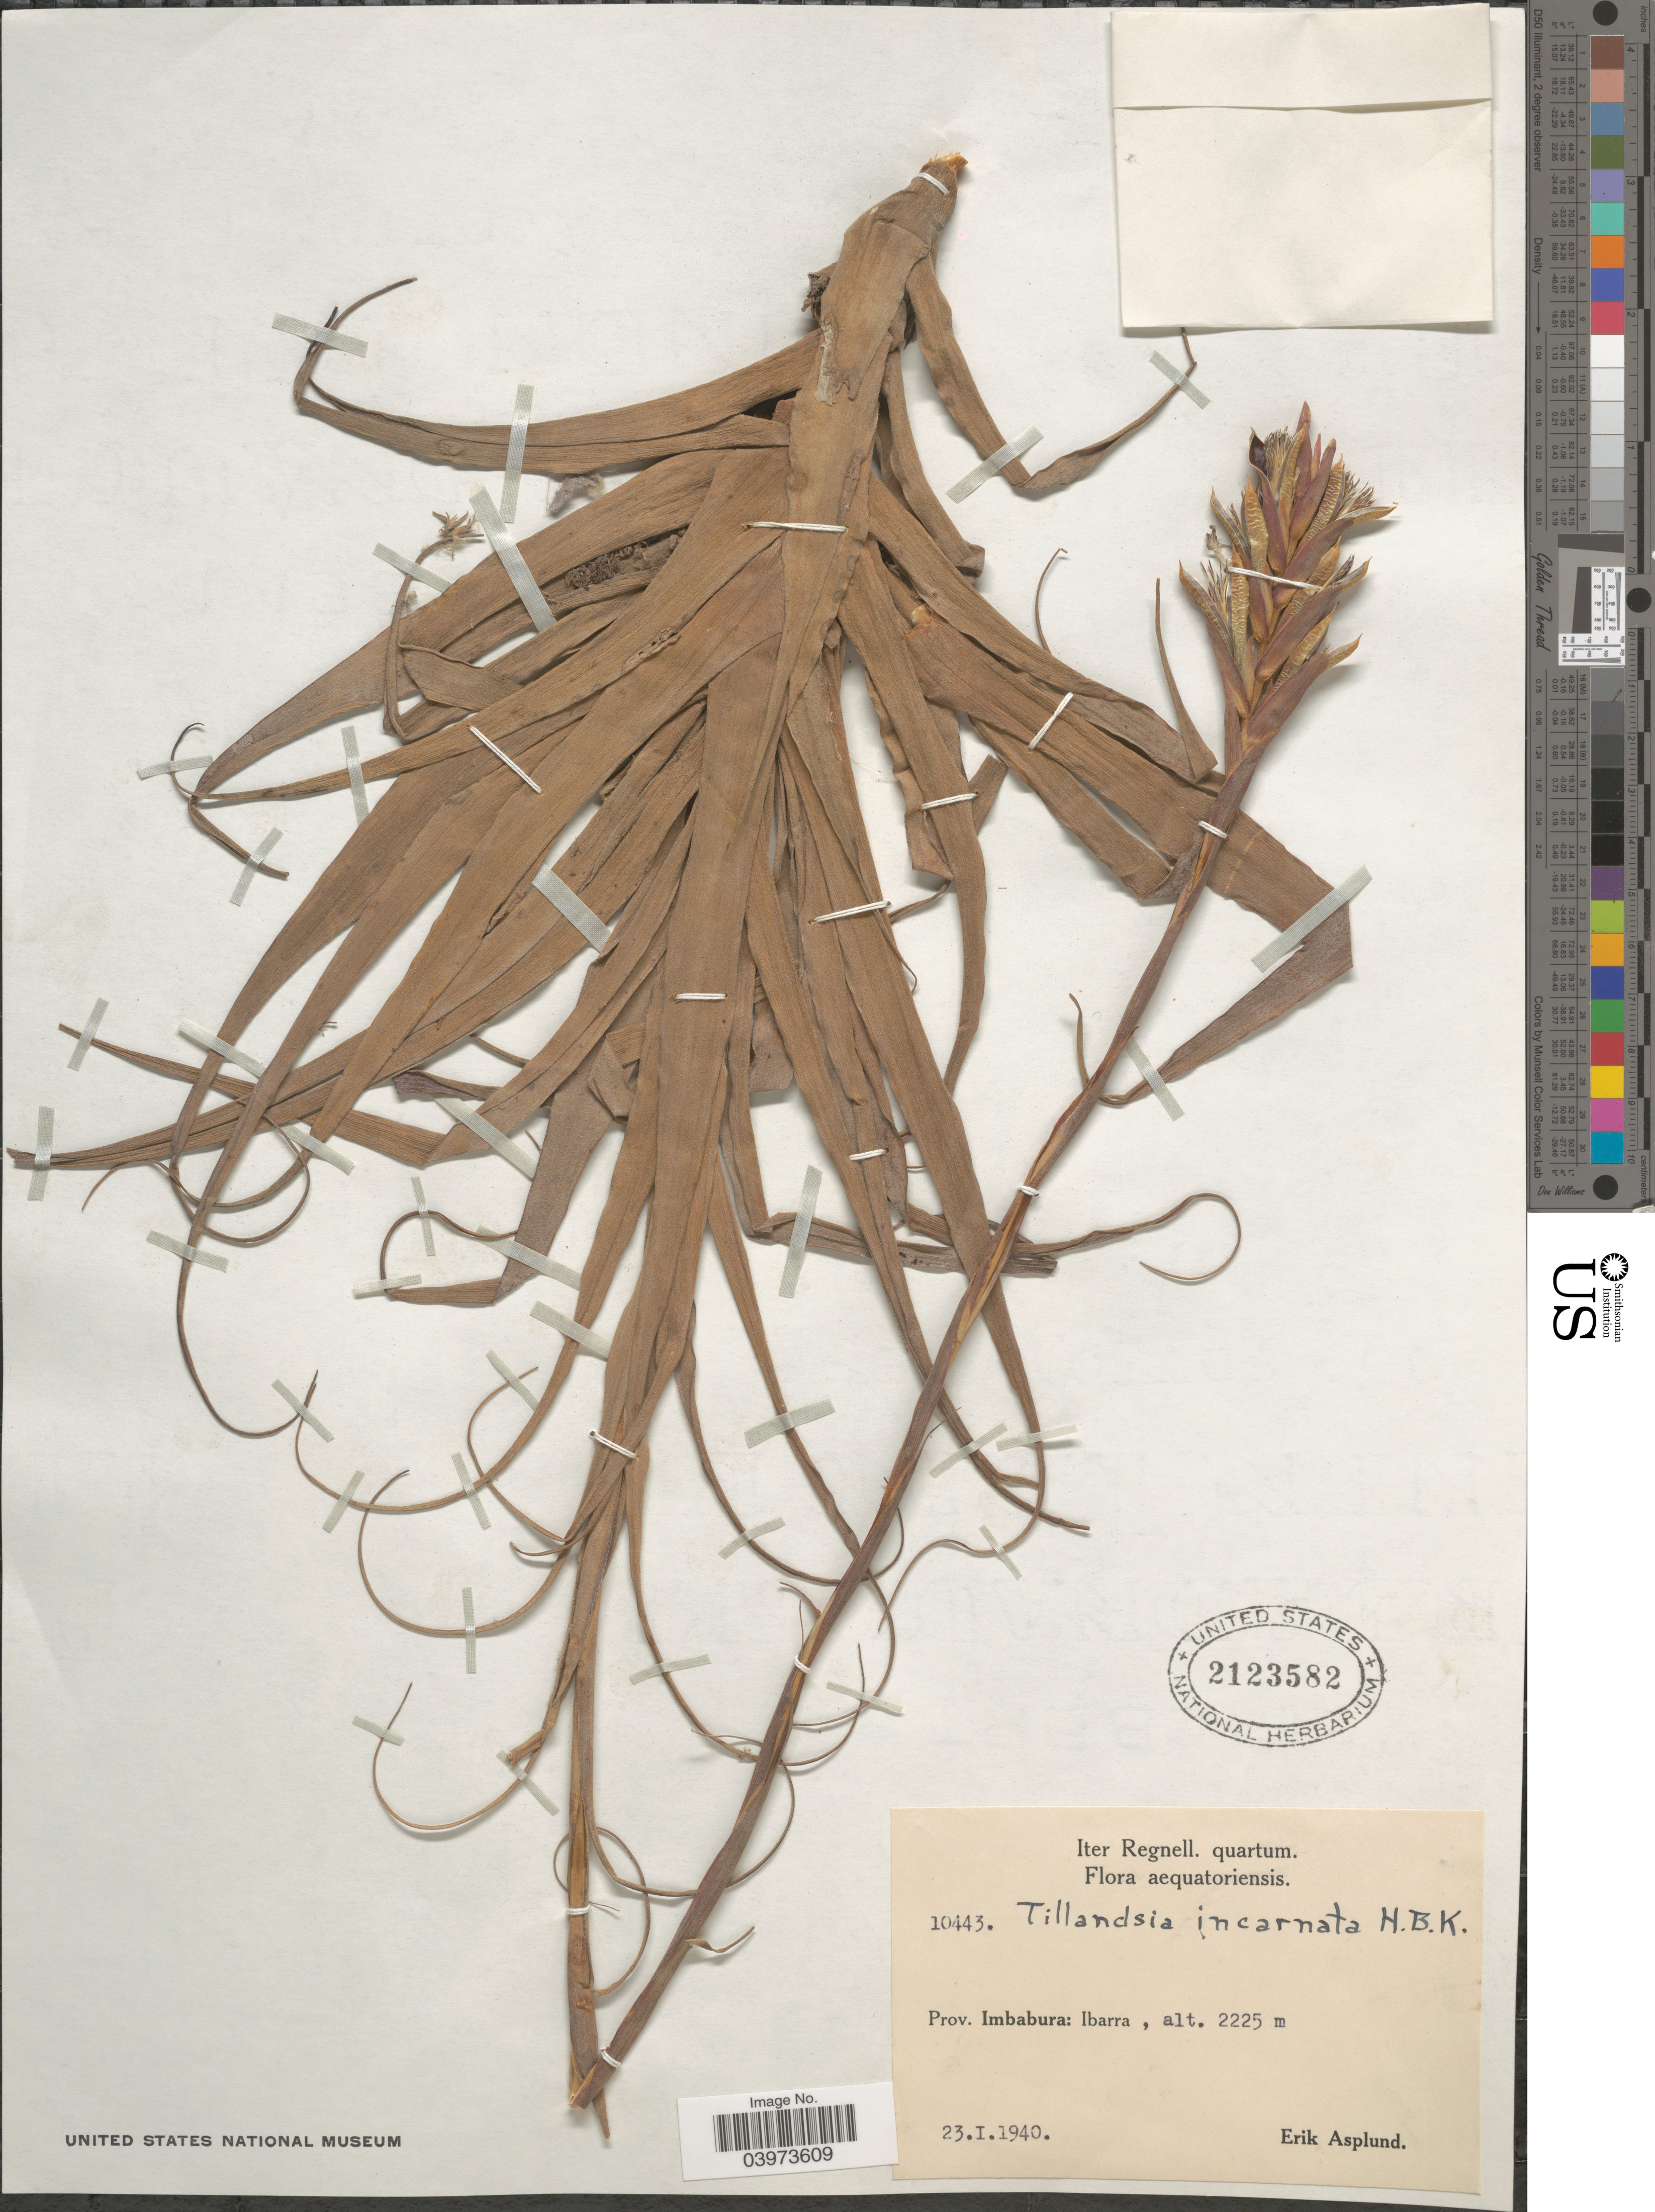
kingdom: Plantae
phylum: Tracheophyta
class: Liliopsida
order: Poales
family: Bromeliaceae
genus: Tillandsia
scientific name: Tillandsia incarnata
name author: Kunth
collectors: E. Asplund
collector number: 10443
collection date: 1940-01-23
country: Ecuador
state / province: Imbabura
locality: Iter Regnell. quartum. Ibarra.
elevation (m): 2225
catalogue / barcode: US 2123582